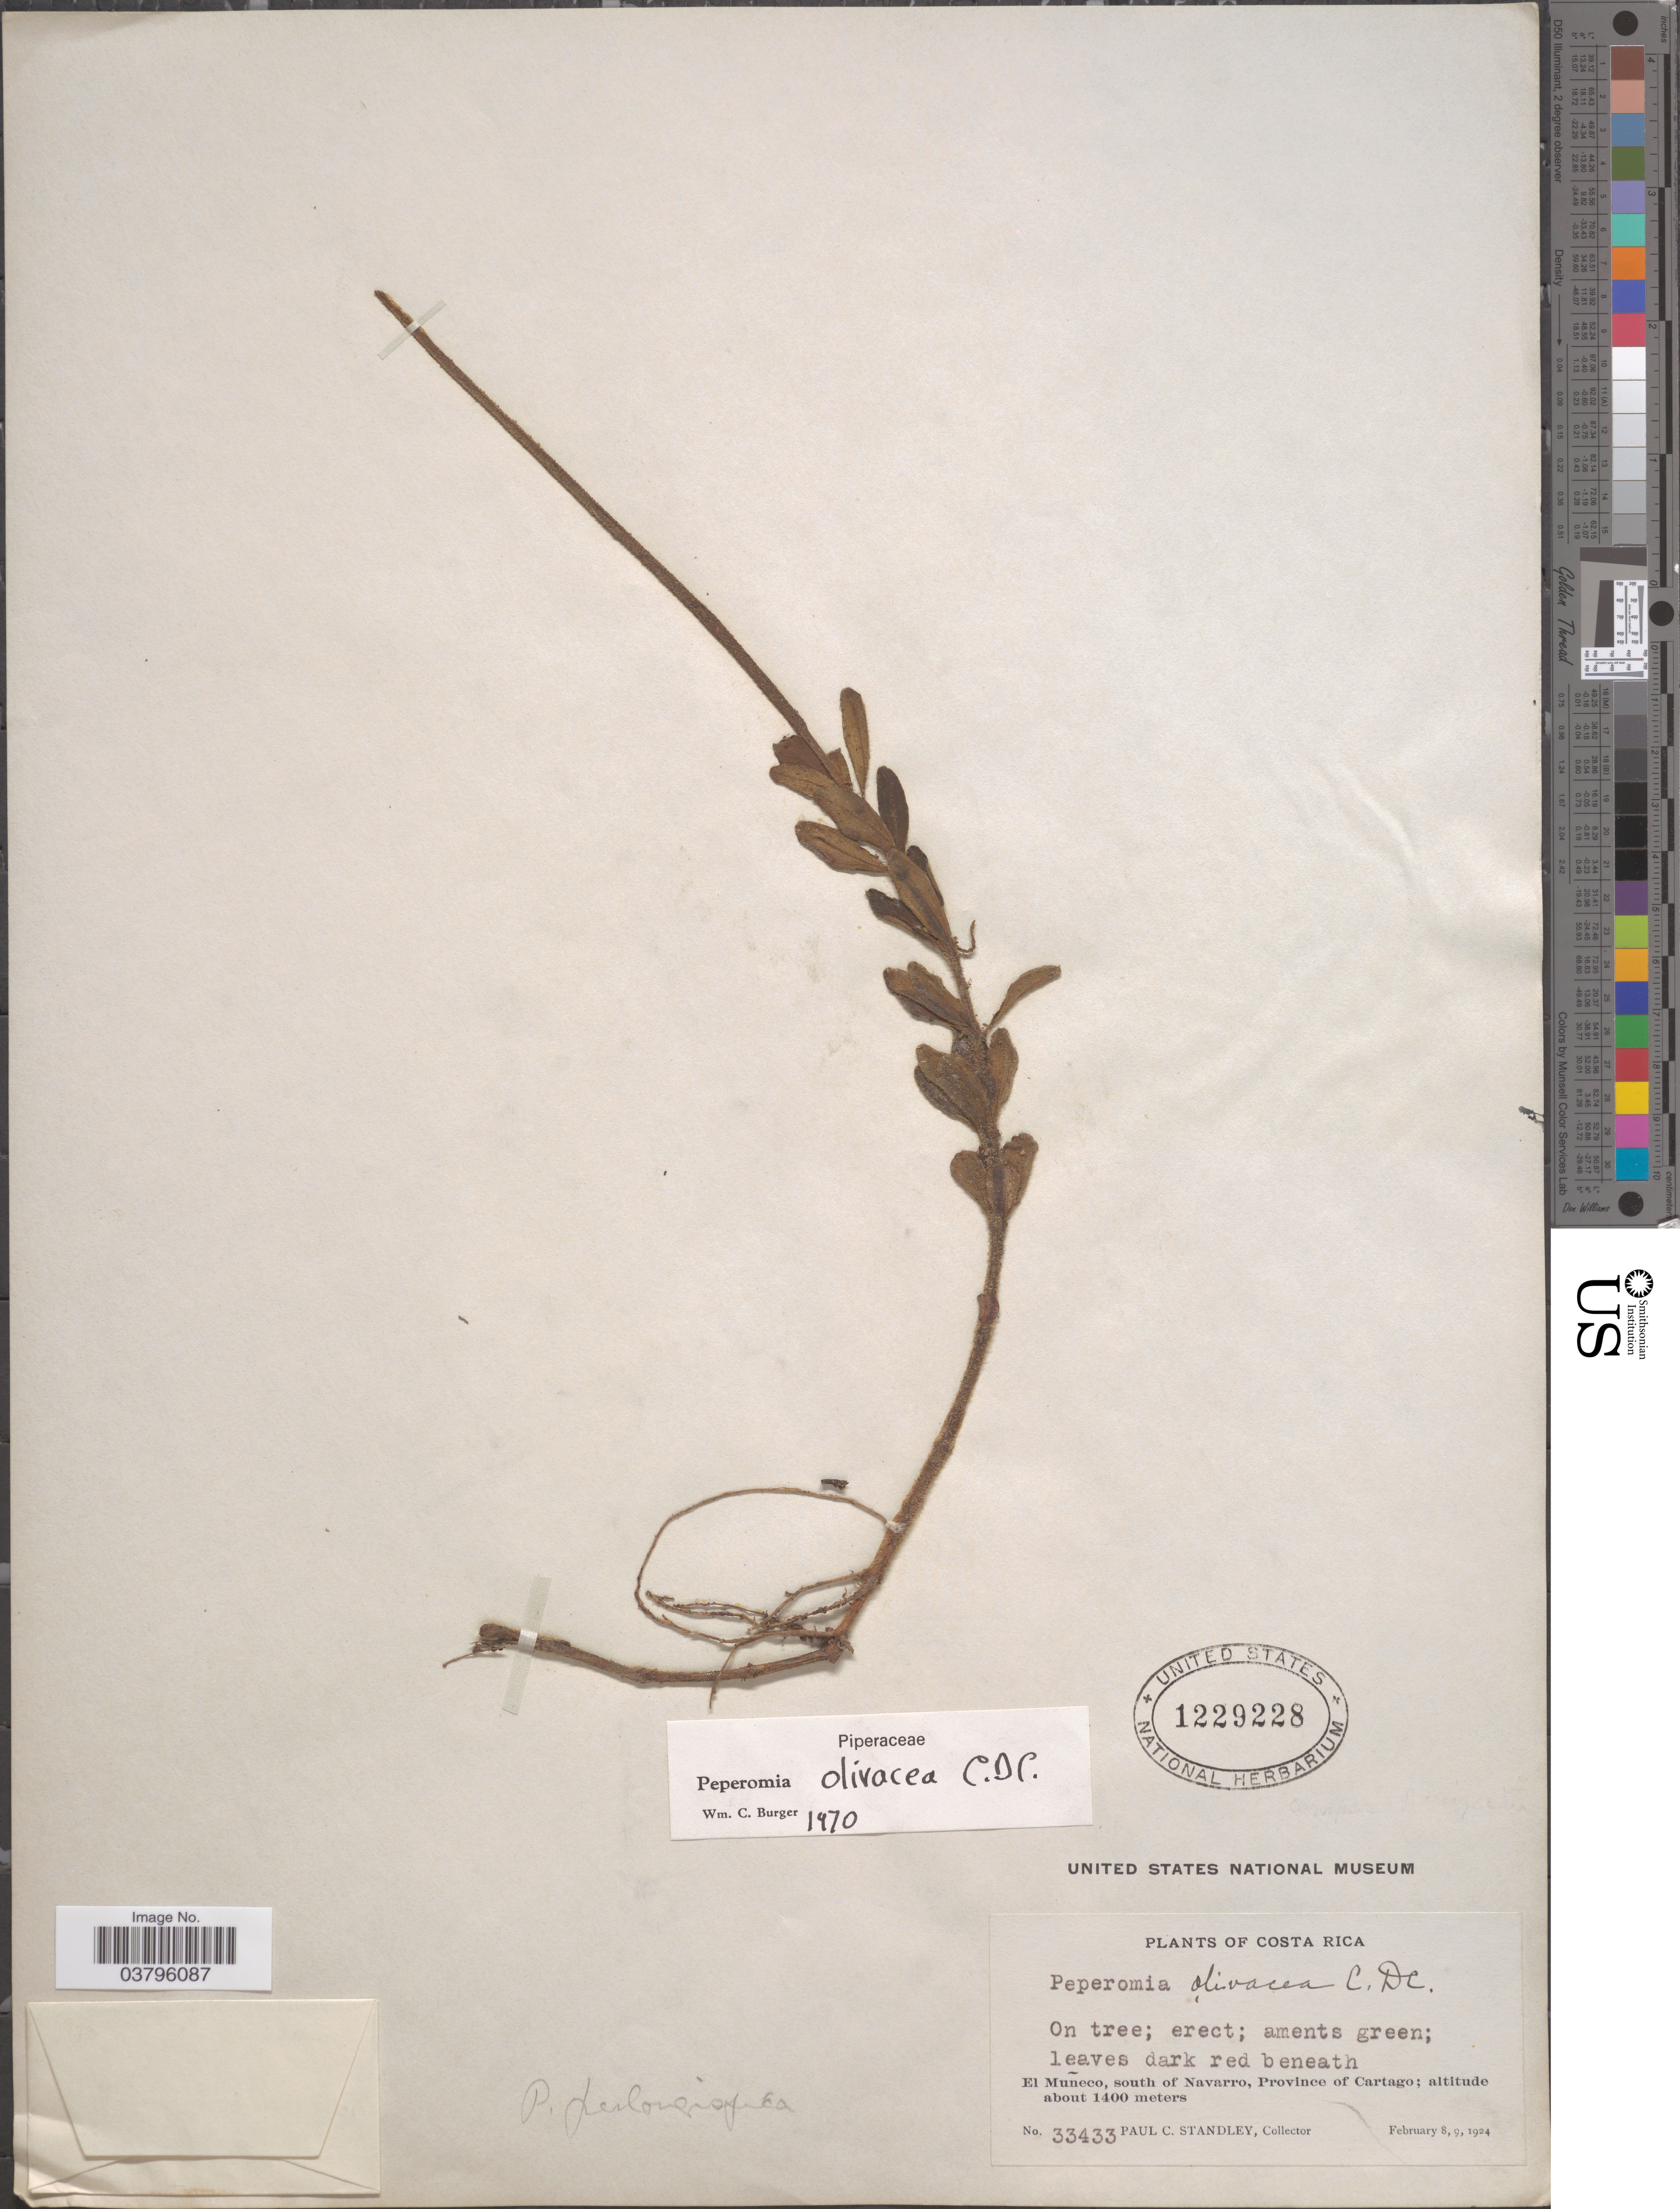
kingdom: Plantae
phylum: Tracheophyta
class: Magnoliopsida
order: Piperales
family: Piperaceae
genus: Peperomia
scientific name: Peperomia olivacea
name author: C. DC.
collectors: P. C. Standley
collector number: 33433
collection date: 1924-02-08/1924-02-09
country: Costa Rica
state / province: Cartago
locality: El Muñeco, south of Navarro.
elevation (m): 1400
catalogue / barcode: US 1229228